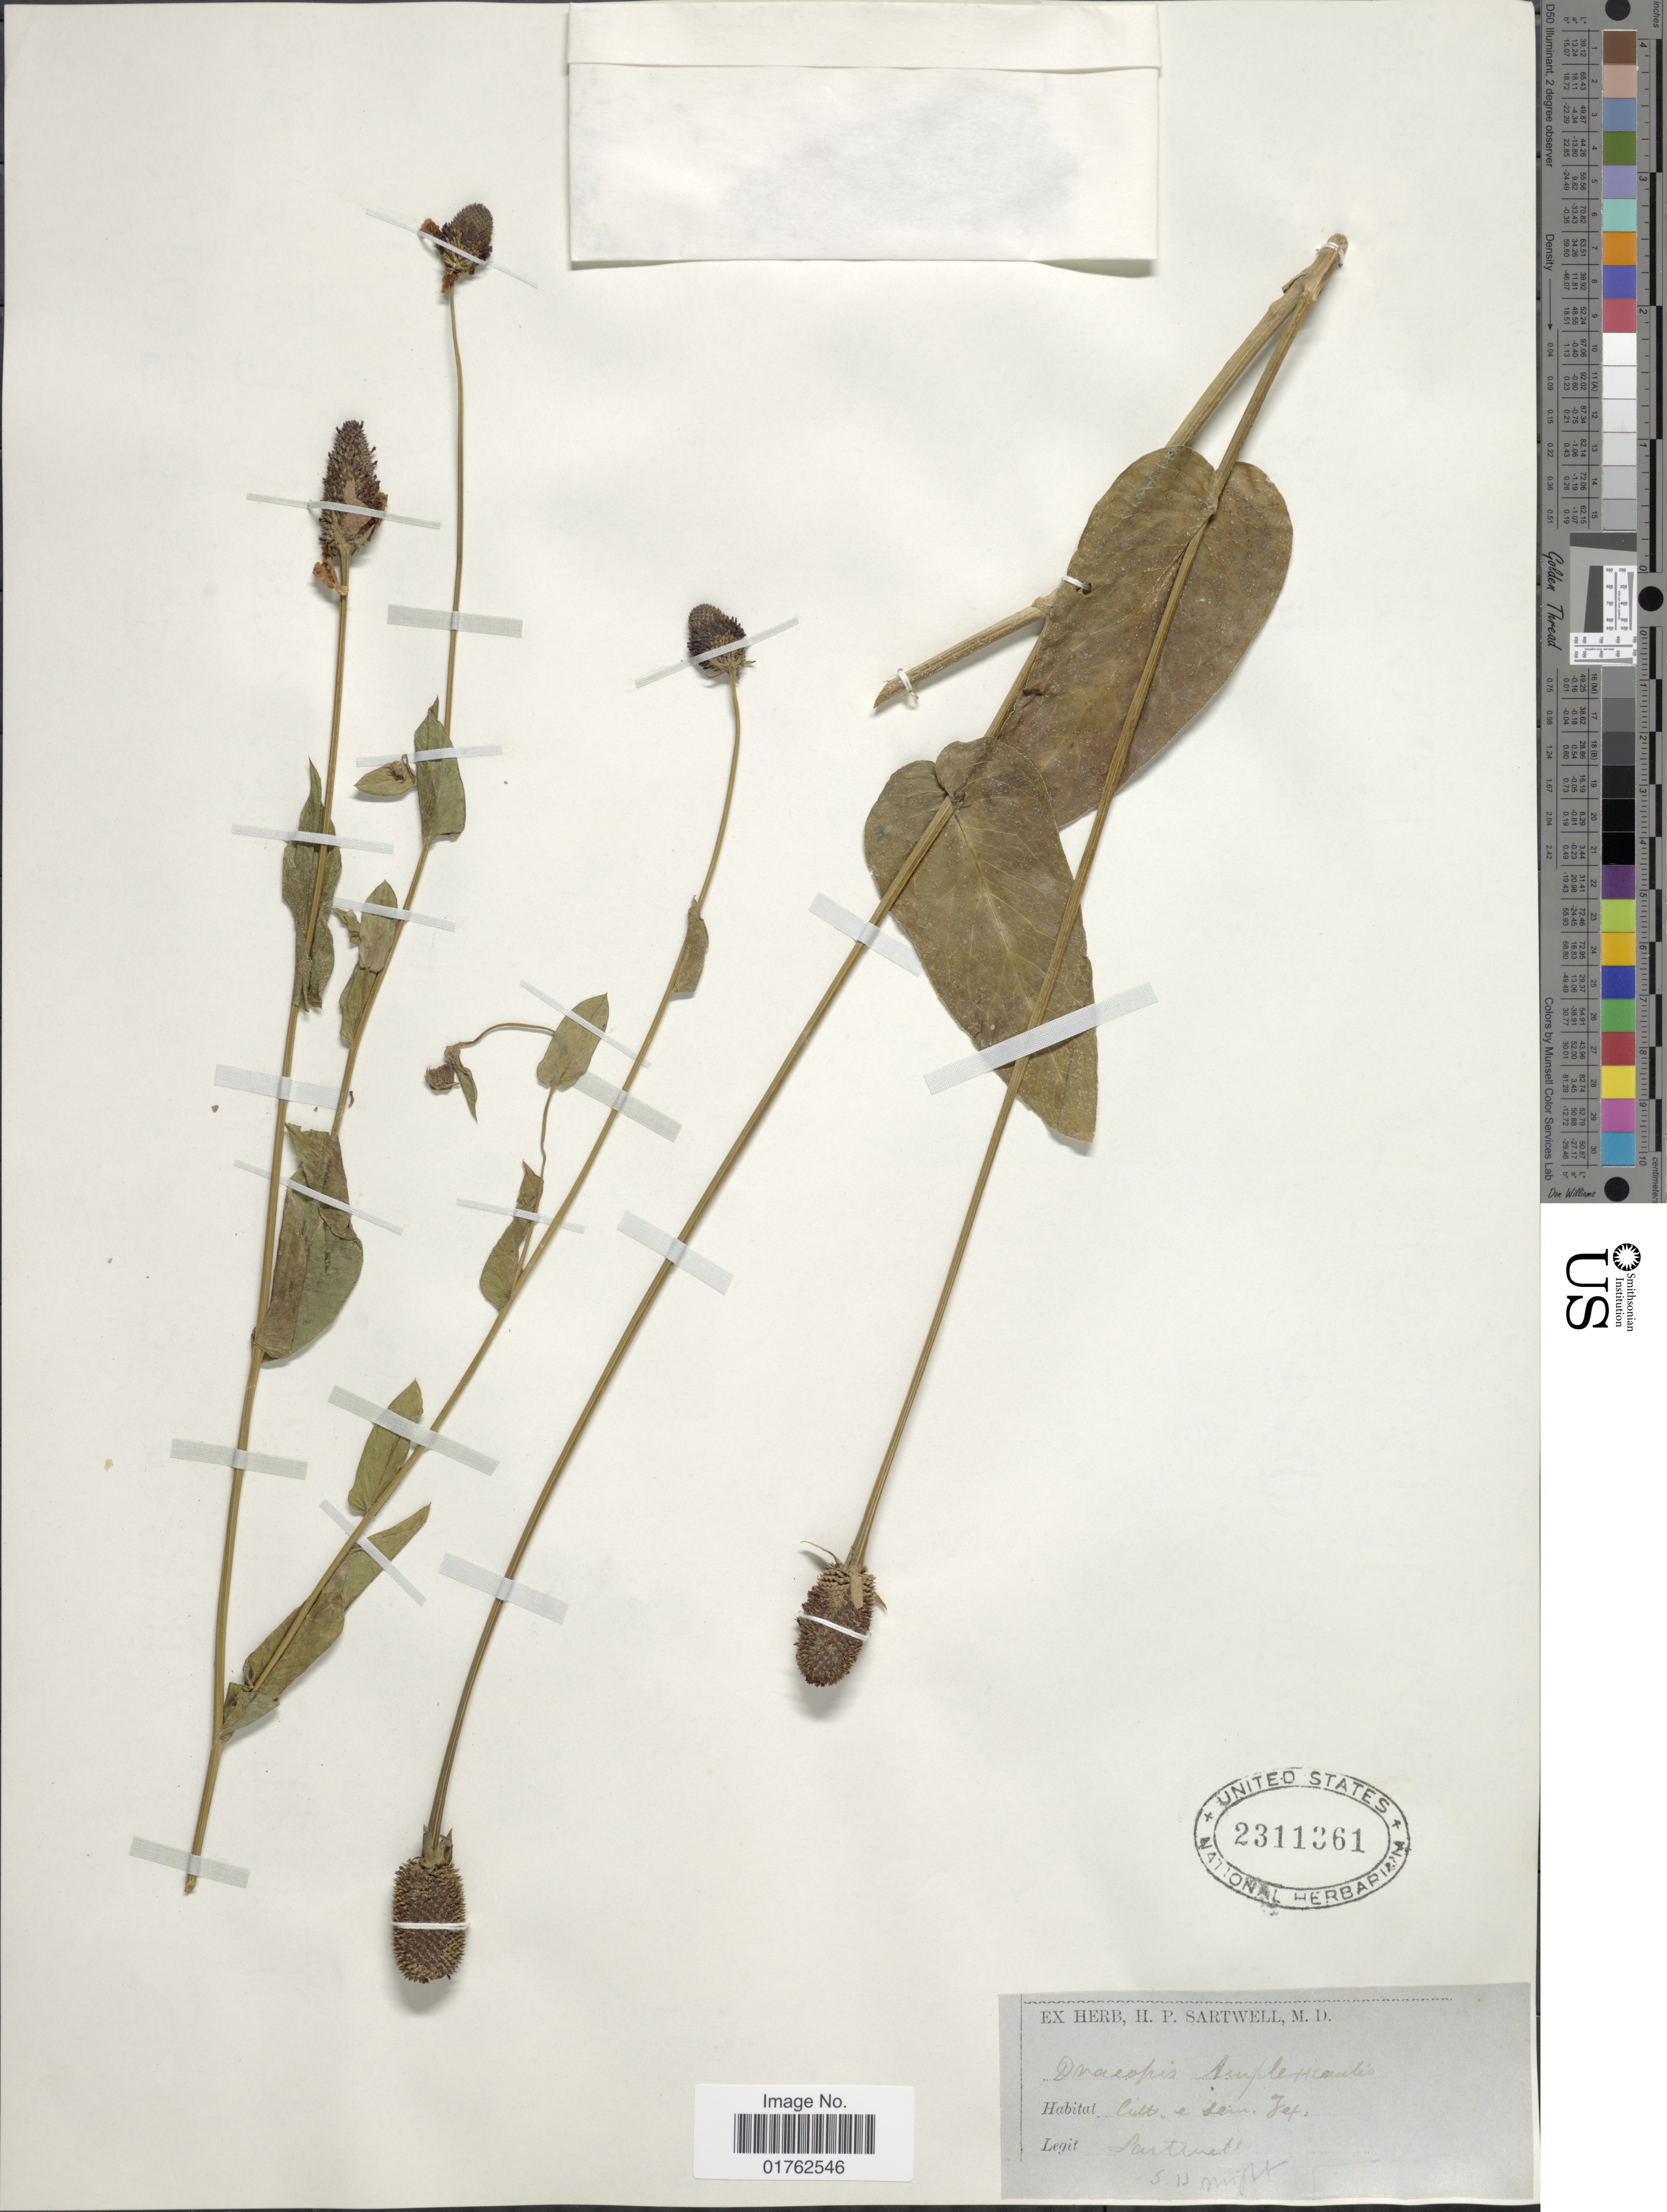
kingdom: Plantae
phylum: Tracheophyta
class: Magnoliopsida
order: Asterales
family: Asteraceae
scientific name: Dracopis amplexicaulis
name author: (Vahl) Cass.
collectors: H. P. Sartwell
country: United States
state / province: Texas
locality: Cult in ein Tex.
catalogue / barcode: US 2311361